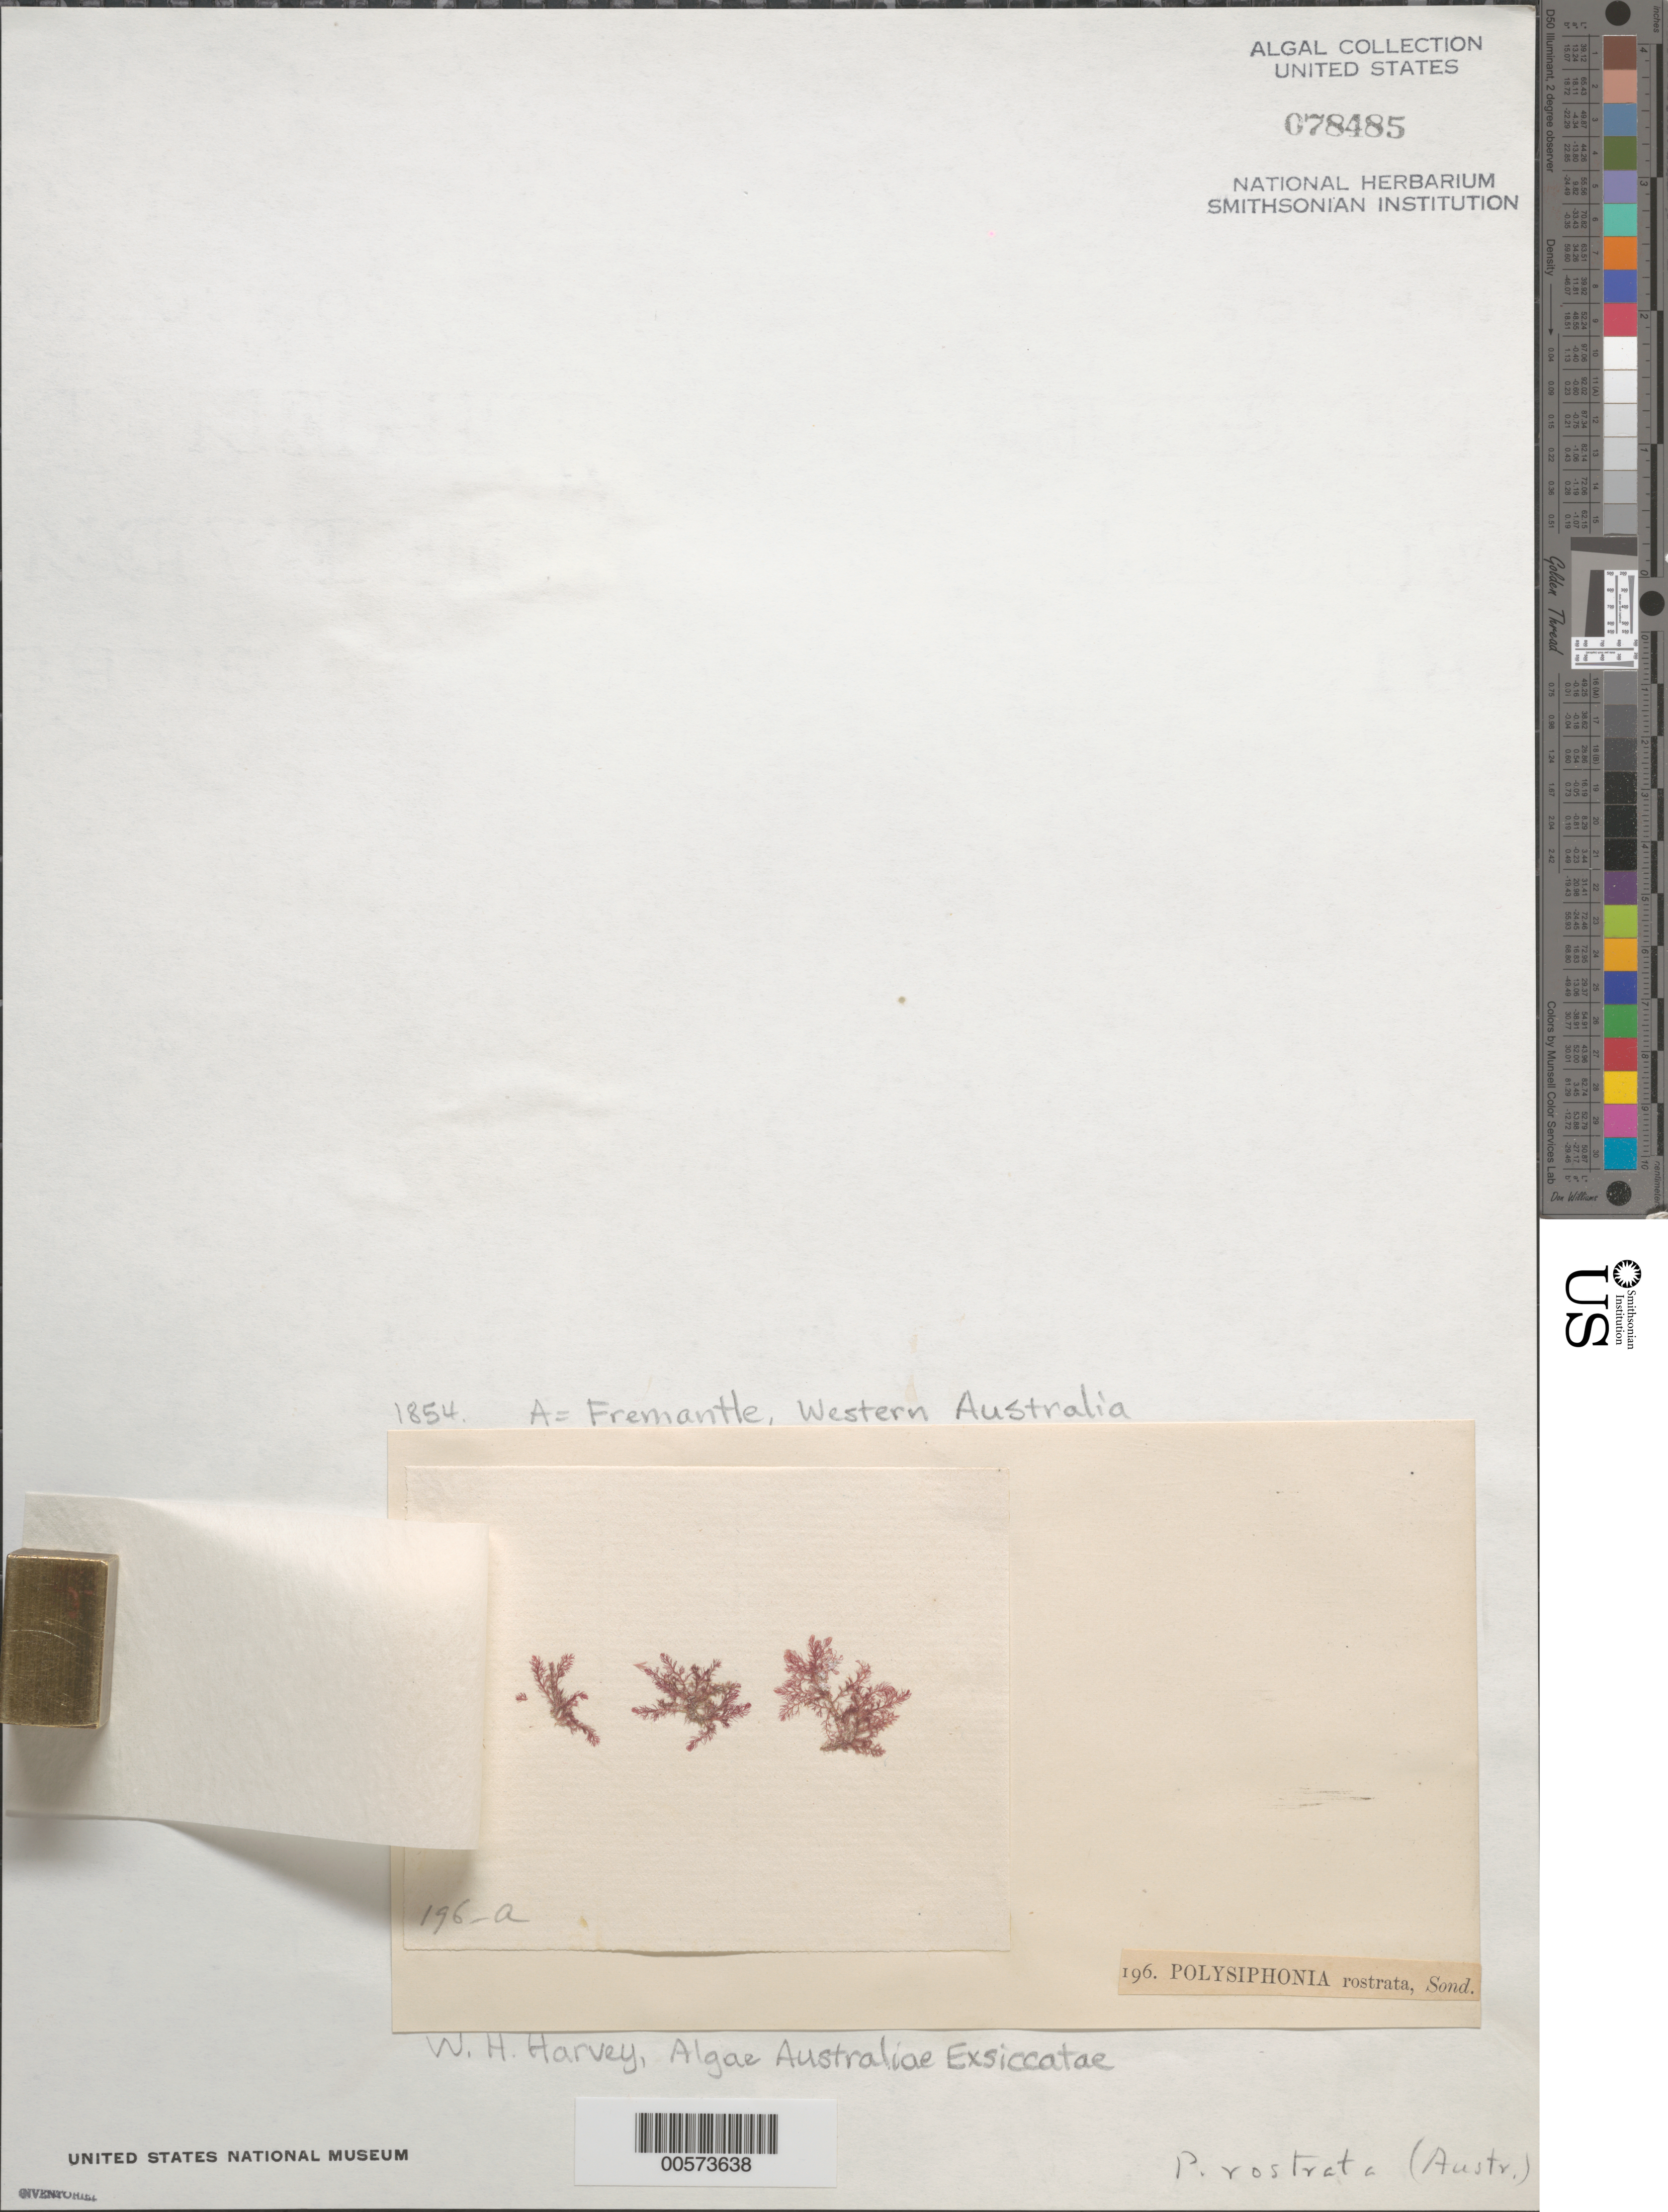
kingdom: Plantae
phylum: Rhodophyta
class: Florideophyceae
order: Ceramiales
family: Rhodomelaceae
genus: Herposiphonia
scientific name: Herposiphonia rostrata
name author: (Sonder) Reinbold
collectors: W. Harvey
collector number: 196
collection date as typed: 1854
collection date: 1854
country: Australia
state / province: Western Australia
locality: Fremantle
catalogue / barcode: US 78485